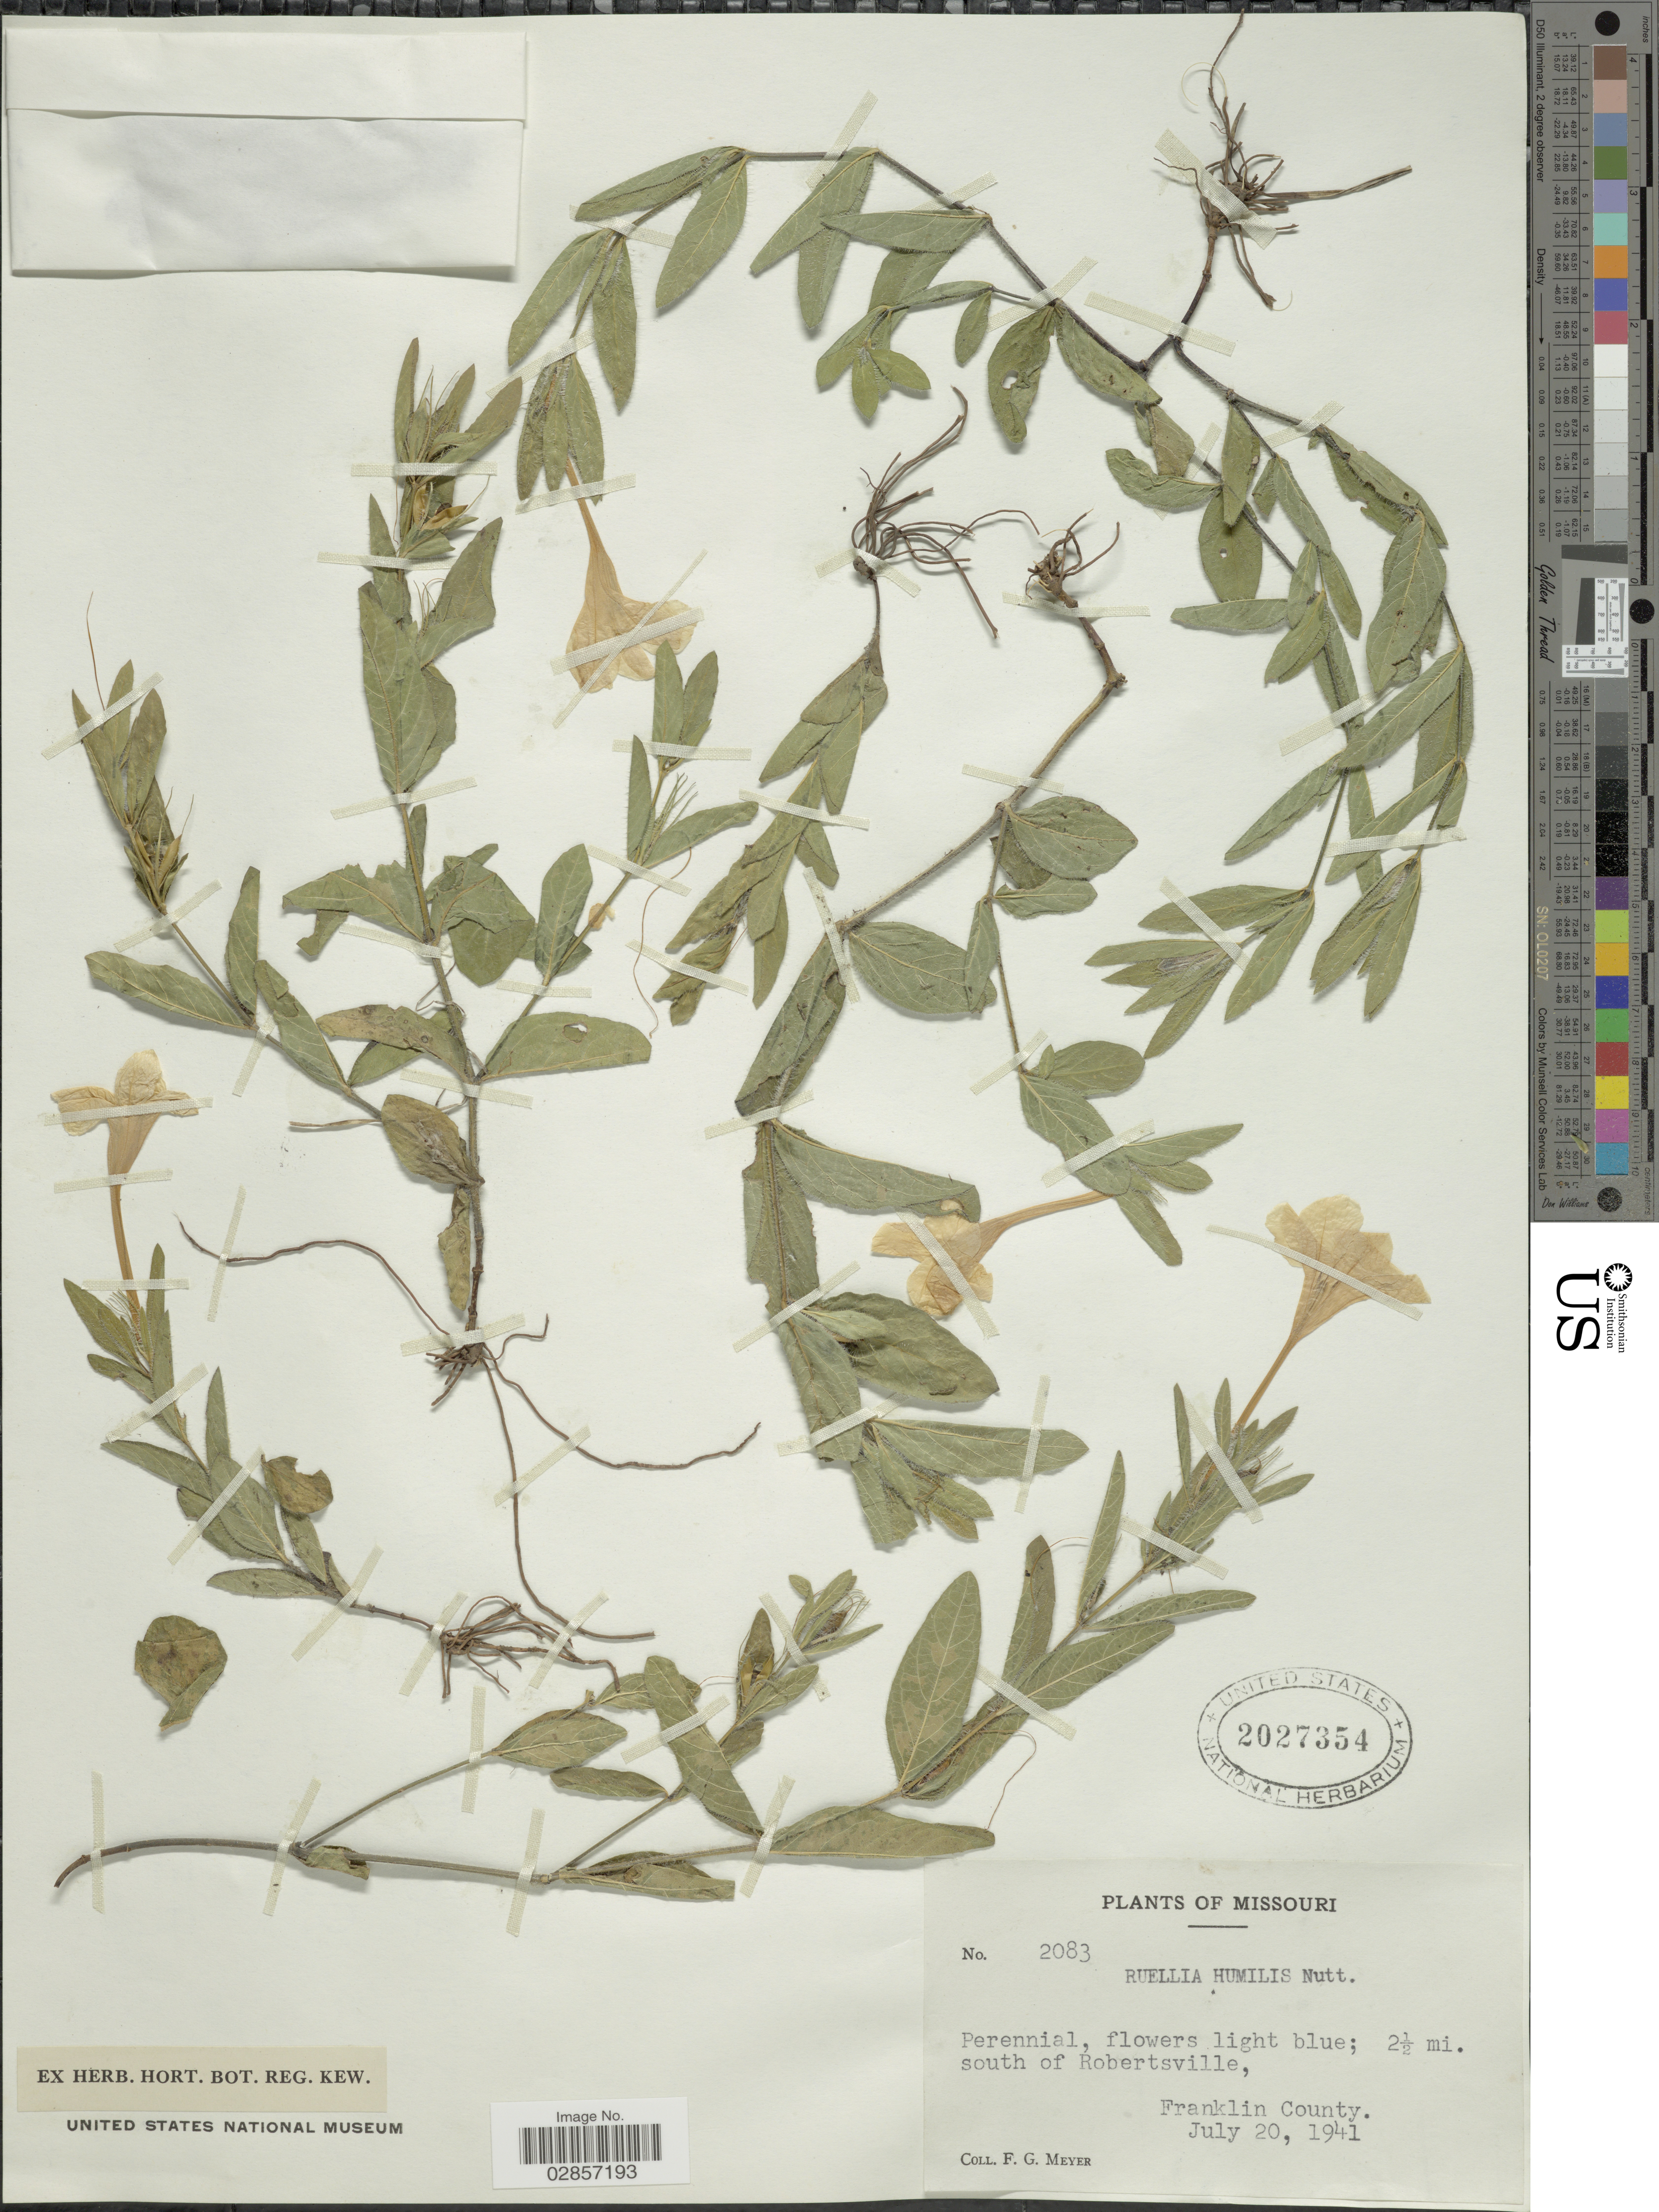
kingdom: Plantae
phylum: Tracheophyta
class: Magnoliopsida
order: Lamiales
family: Acanthaceae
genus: Ruellia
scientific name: Ruellia humilis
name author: Nutt.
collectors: F. G. Meyer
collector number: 2083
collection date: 1941-07-20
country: United States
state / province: Missouri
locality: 2½ mi. south of Robertsville, Franklin County.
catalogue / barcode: US 2027354